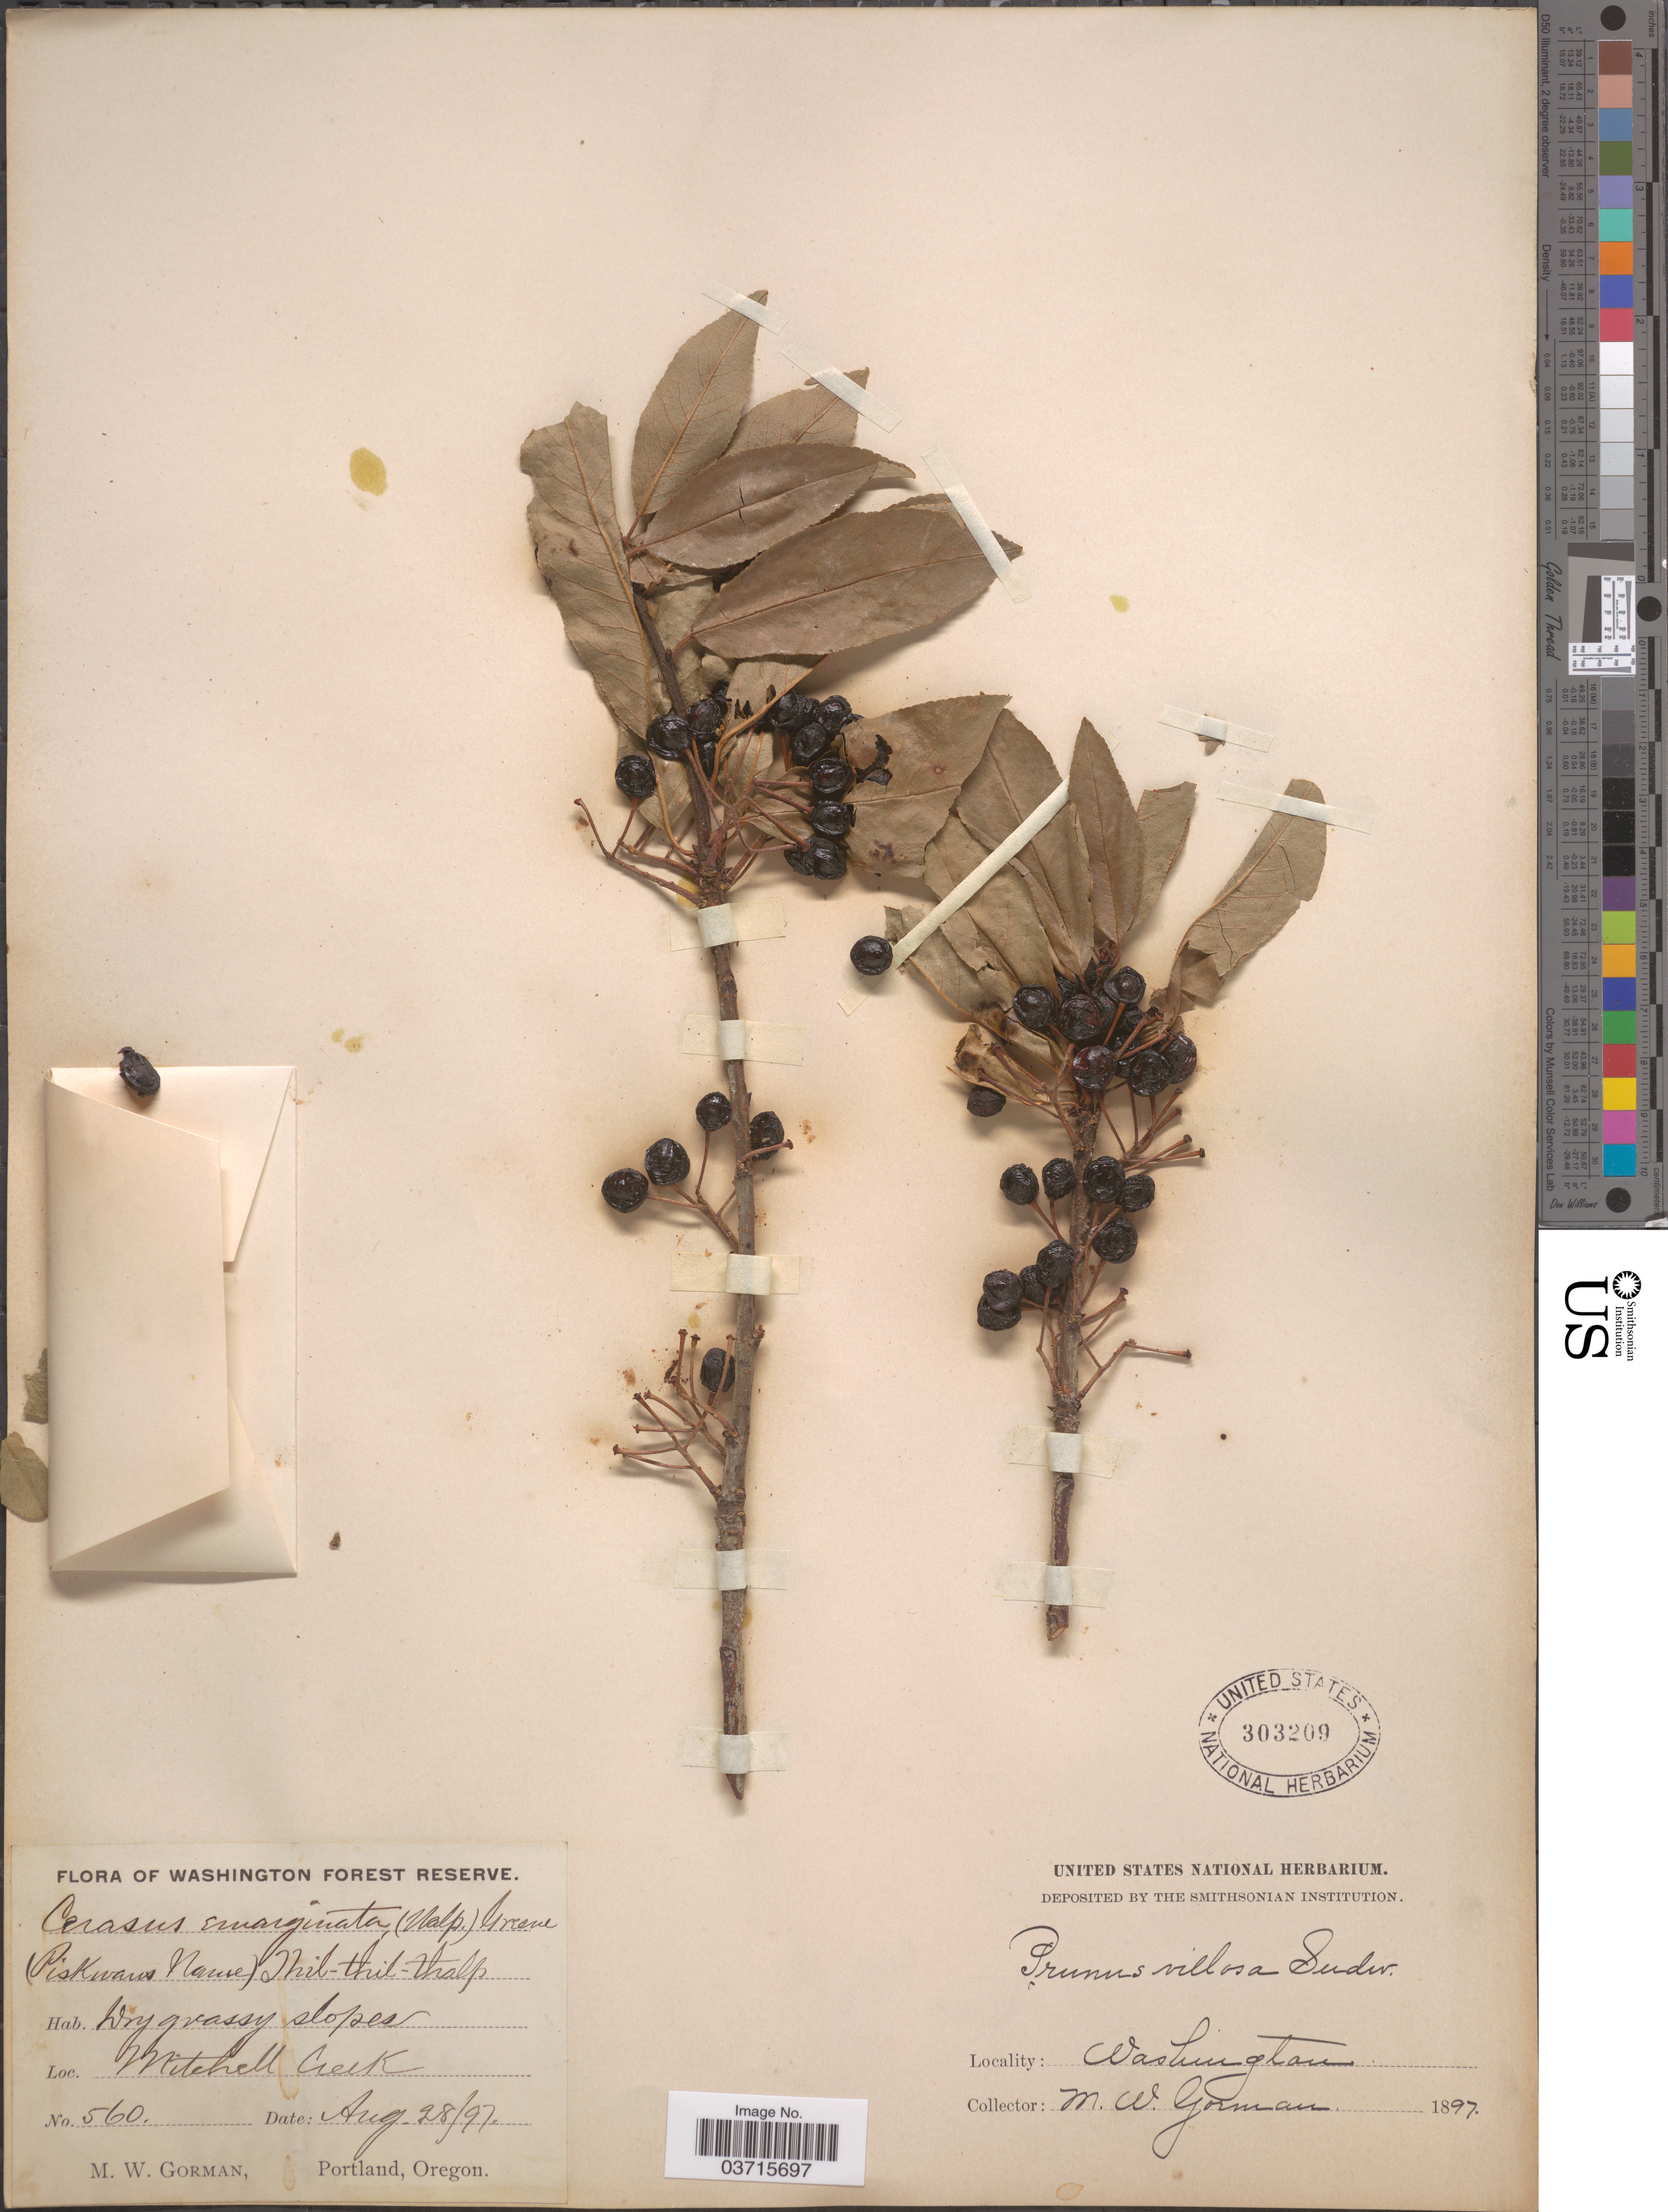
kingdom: Plantae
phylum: Tracheophyta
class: Magnoliopsida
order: Rosales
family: Rosaceae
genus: Prunus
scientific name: Prunus emarginata var. villosa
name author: Sudw.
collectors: M. W. Gorman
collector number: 560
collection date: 1897-08-28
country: United States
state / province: Washington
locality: Washington Forest Reserve. Mitchell Creek.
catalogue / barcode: US 303209